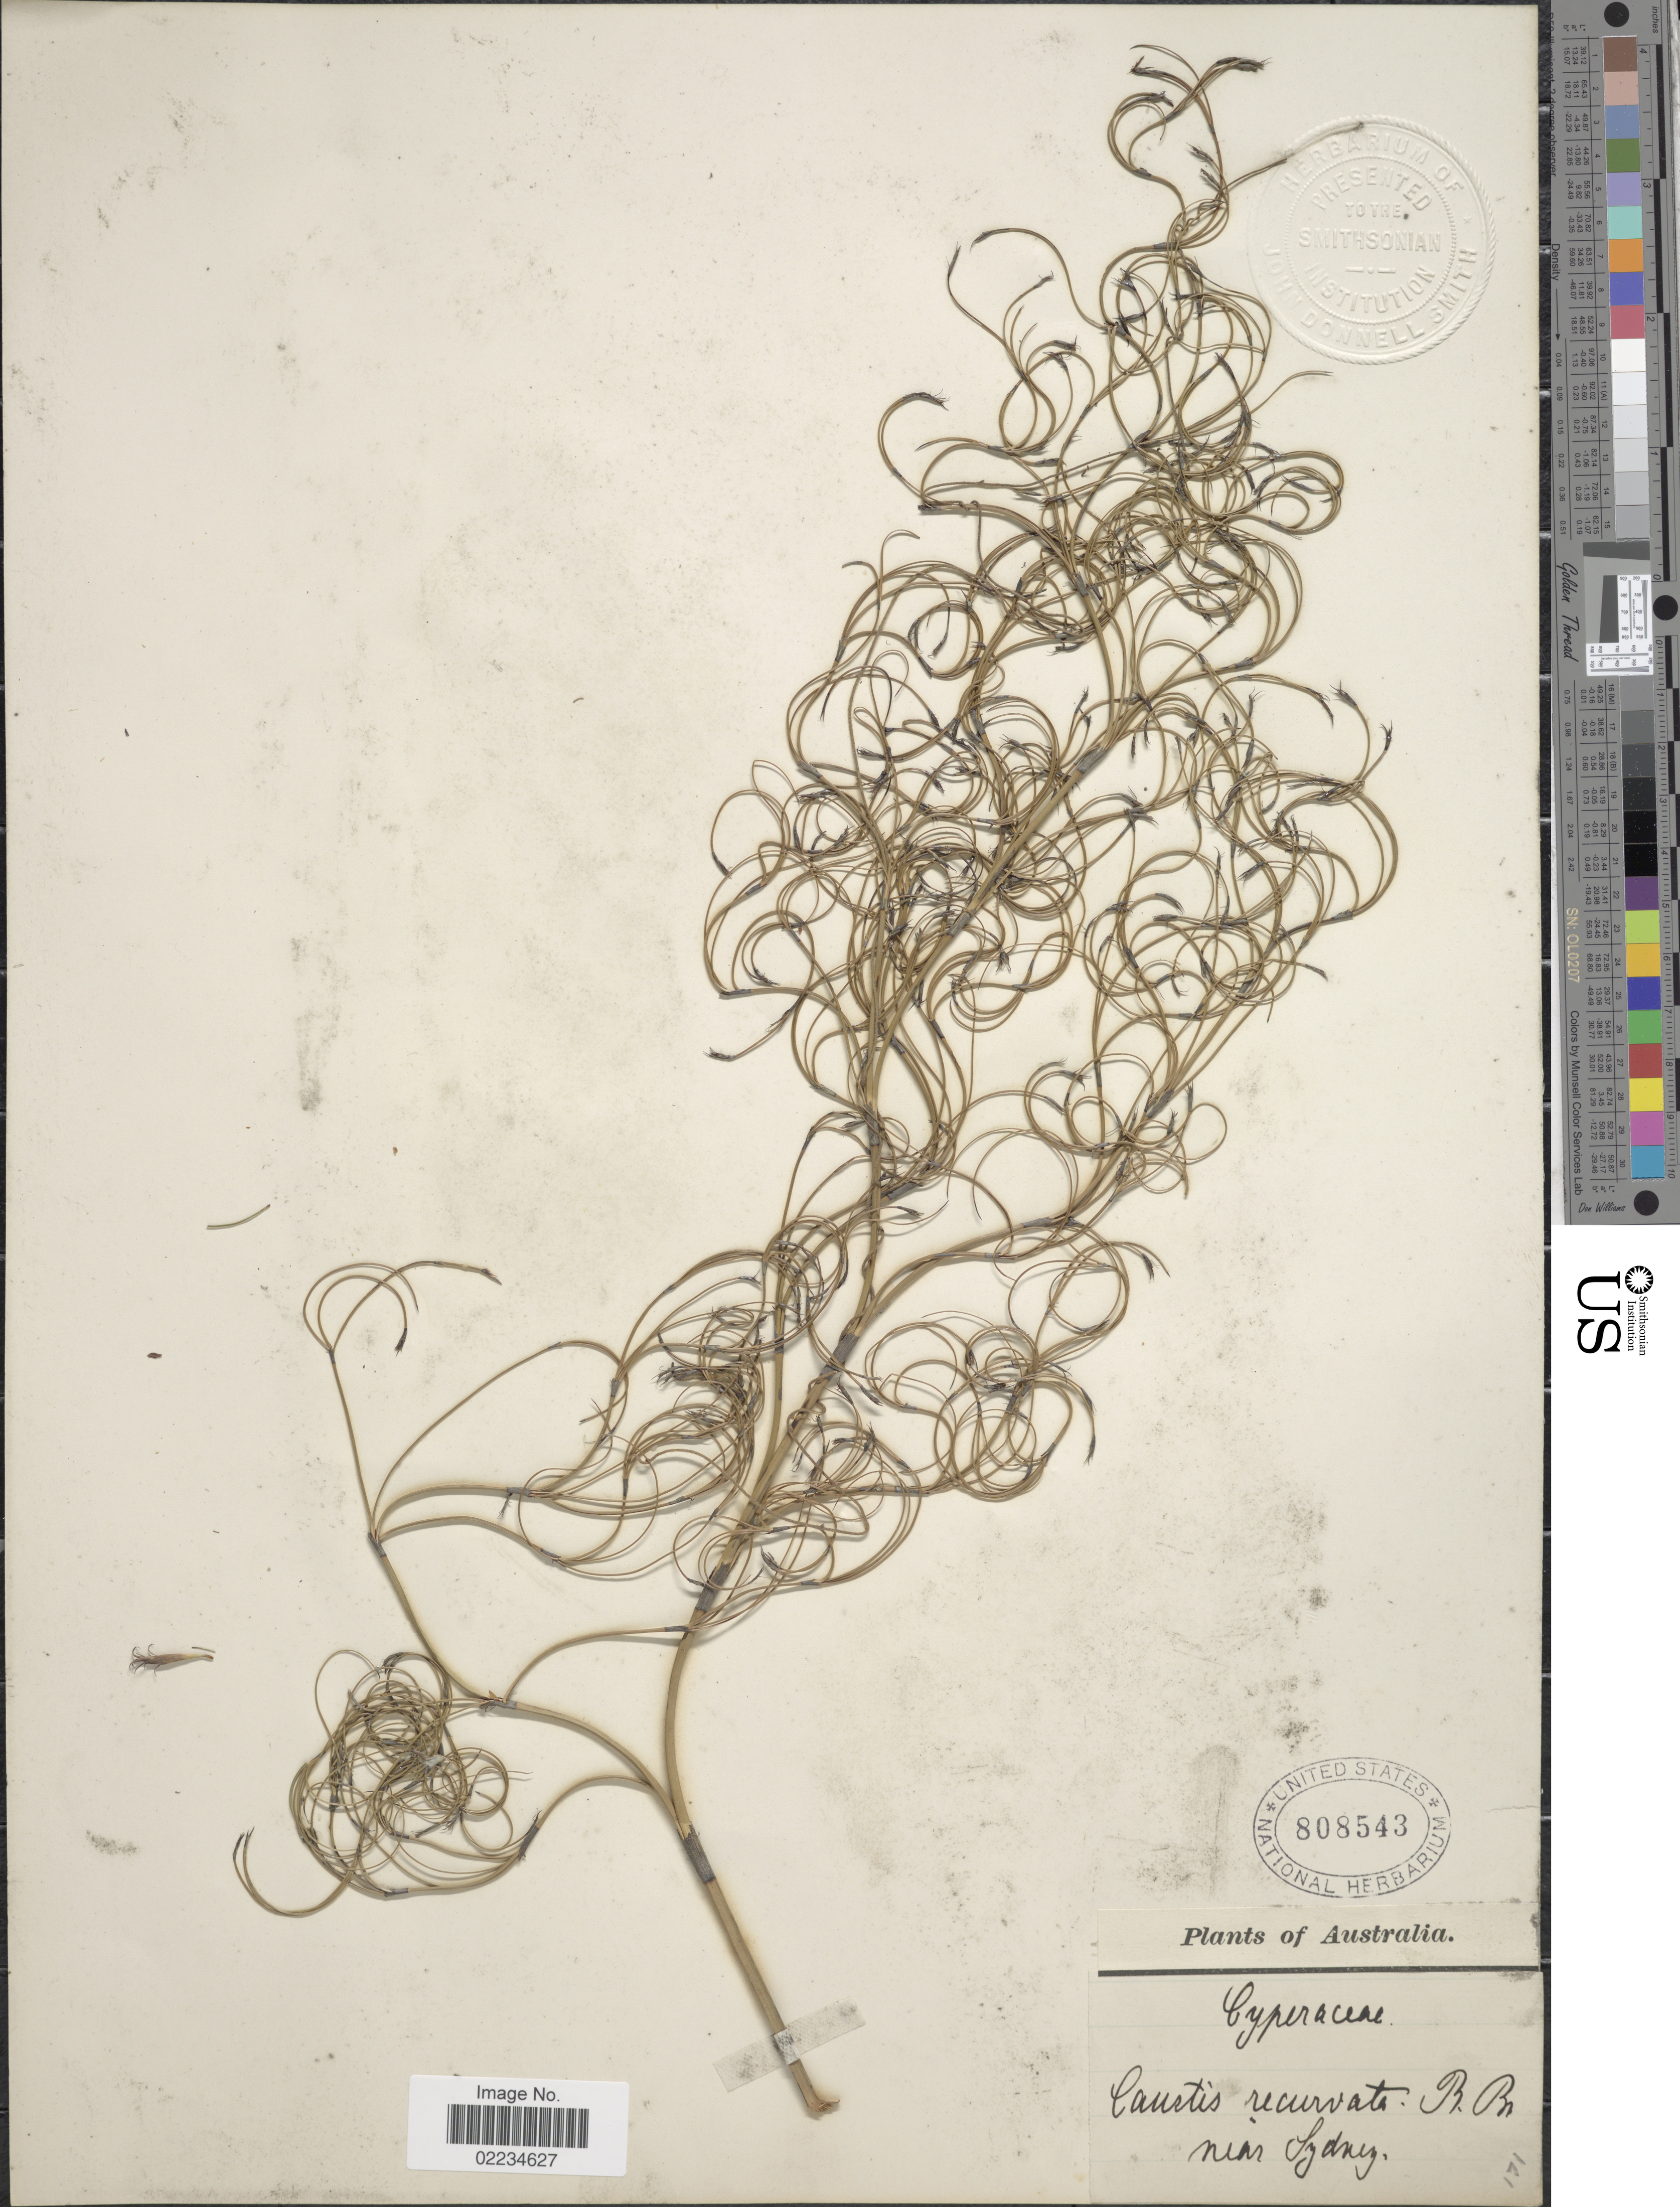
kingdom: Plantae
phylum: Tracheophyta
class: Liliopsida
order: Poales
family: Cyperaceae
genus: Caustis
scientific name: Caustis recurvata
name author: Spreng.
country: Australia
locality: Near Sydney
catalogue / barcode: US 808543